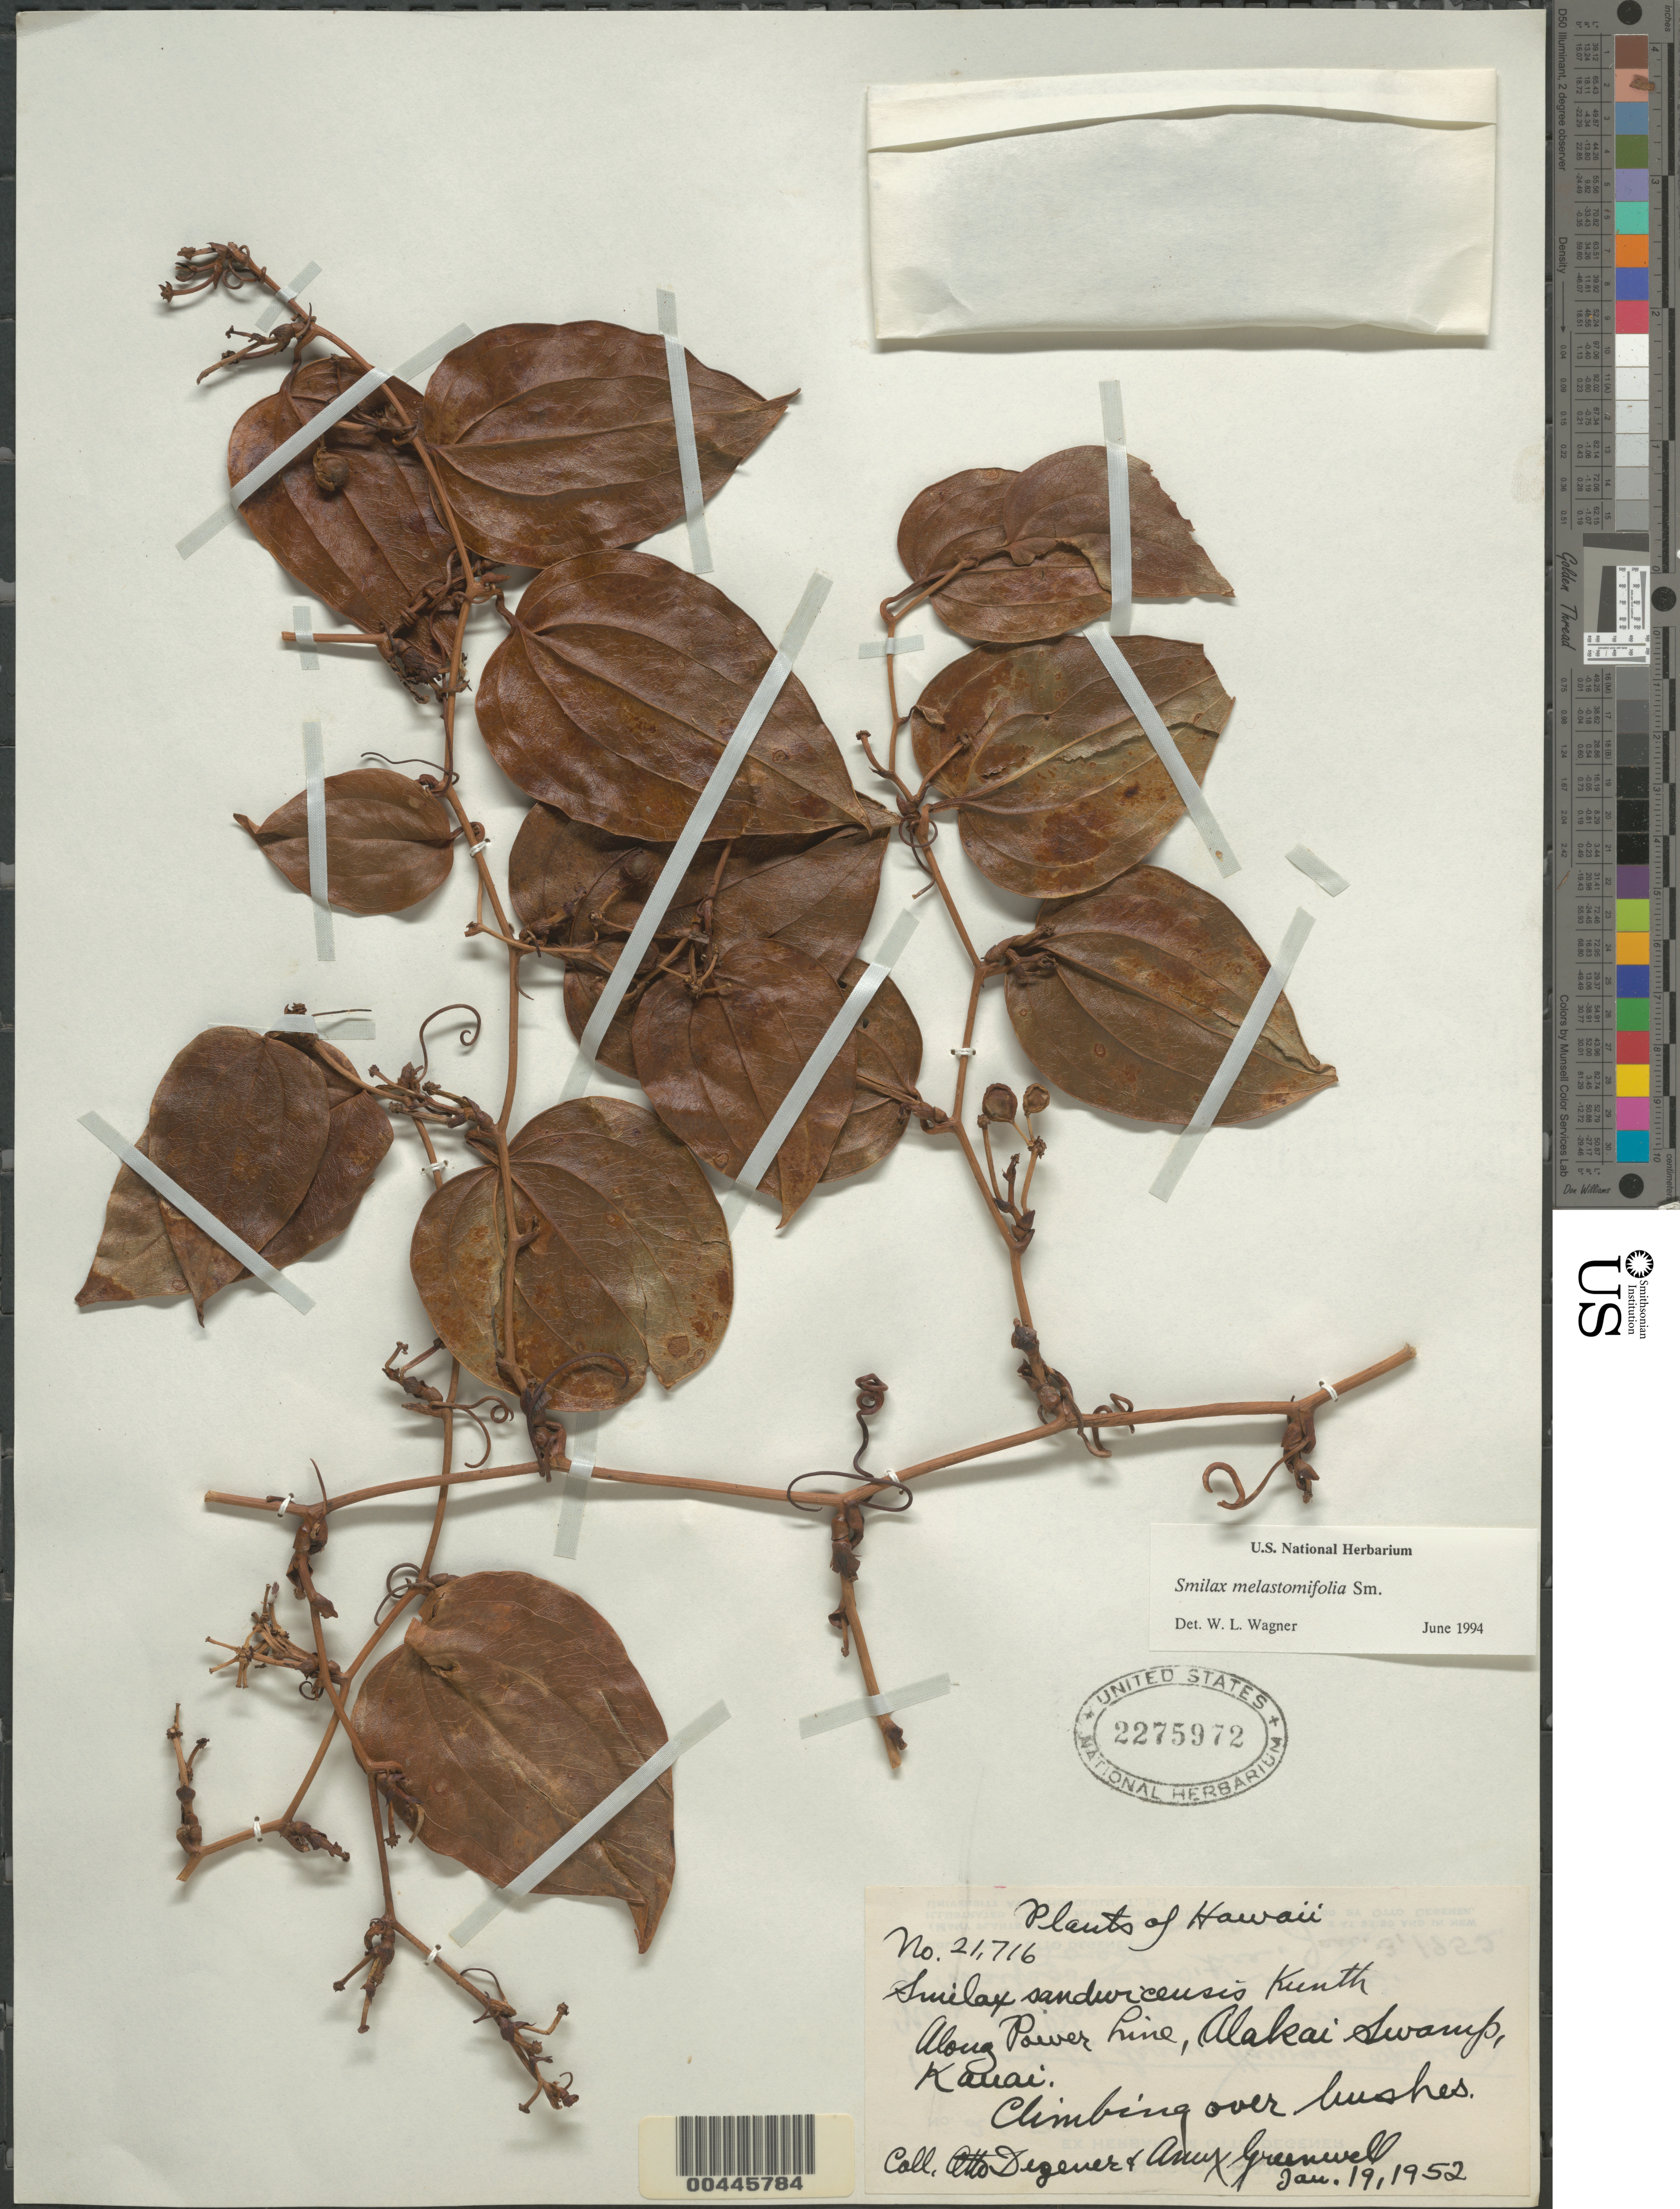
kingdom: Plantae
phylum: Tracheophyta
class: Liliopsida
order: Liliales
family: Smilacaceae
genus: Smilax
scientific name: Smilax melastomifolia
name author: Sm.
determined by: Wagner, W. L., (BOT), Smithsonian Institution - National Museum of Natural History (UNITED STATES)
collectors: O. Degener & A. B. Greenwell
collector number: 21716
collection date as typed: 19 Jan 1952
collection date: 1952-01-19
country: United States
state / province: Hawaii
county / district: Kauai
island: Kaua'i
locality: Along Power Line, Alakai Swamp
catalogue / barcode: US 2275972